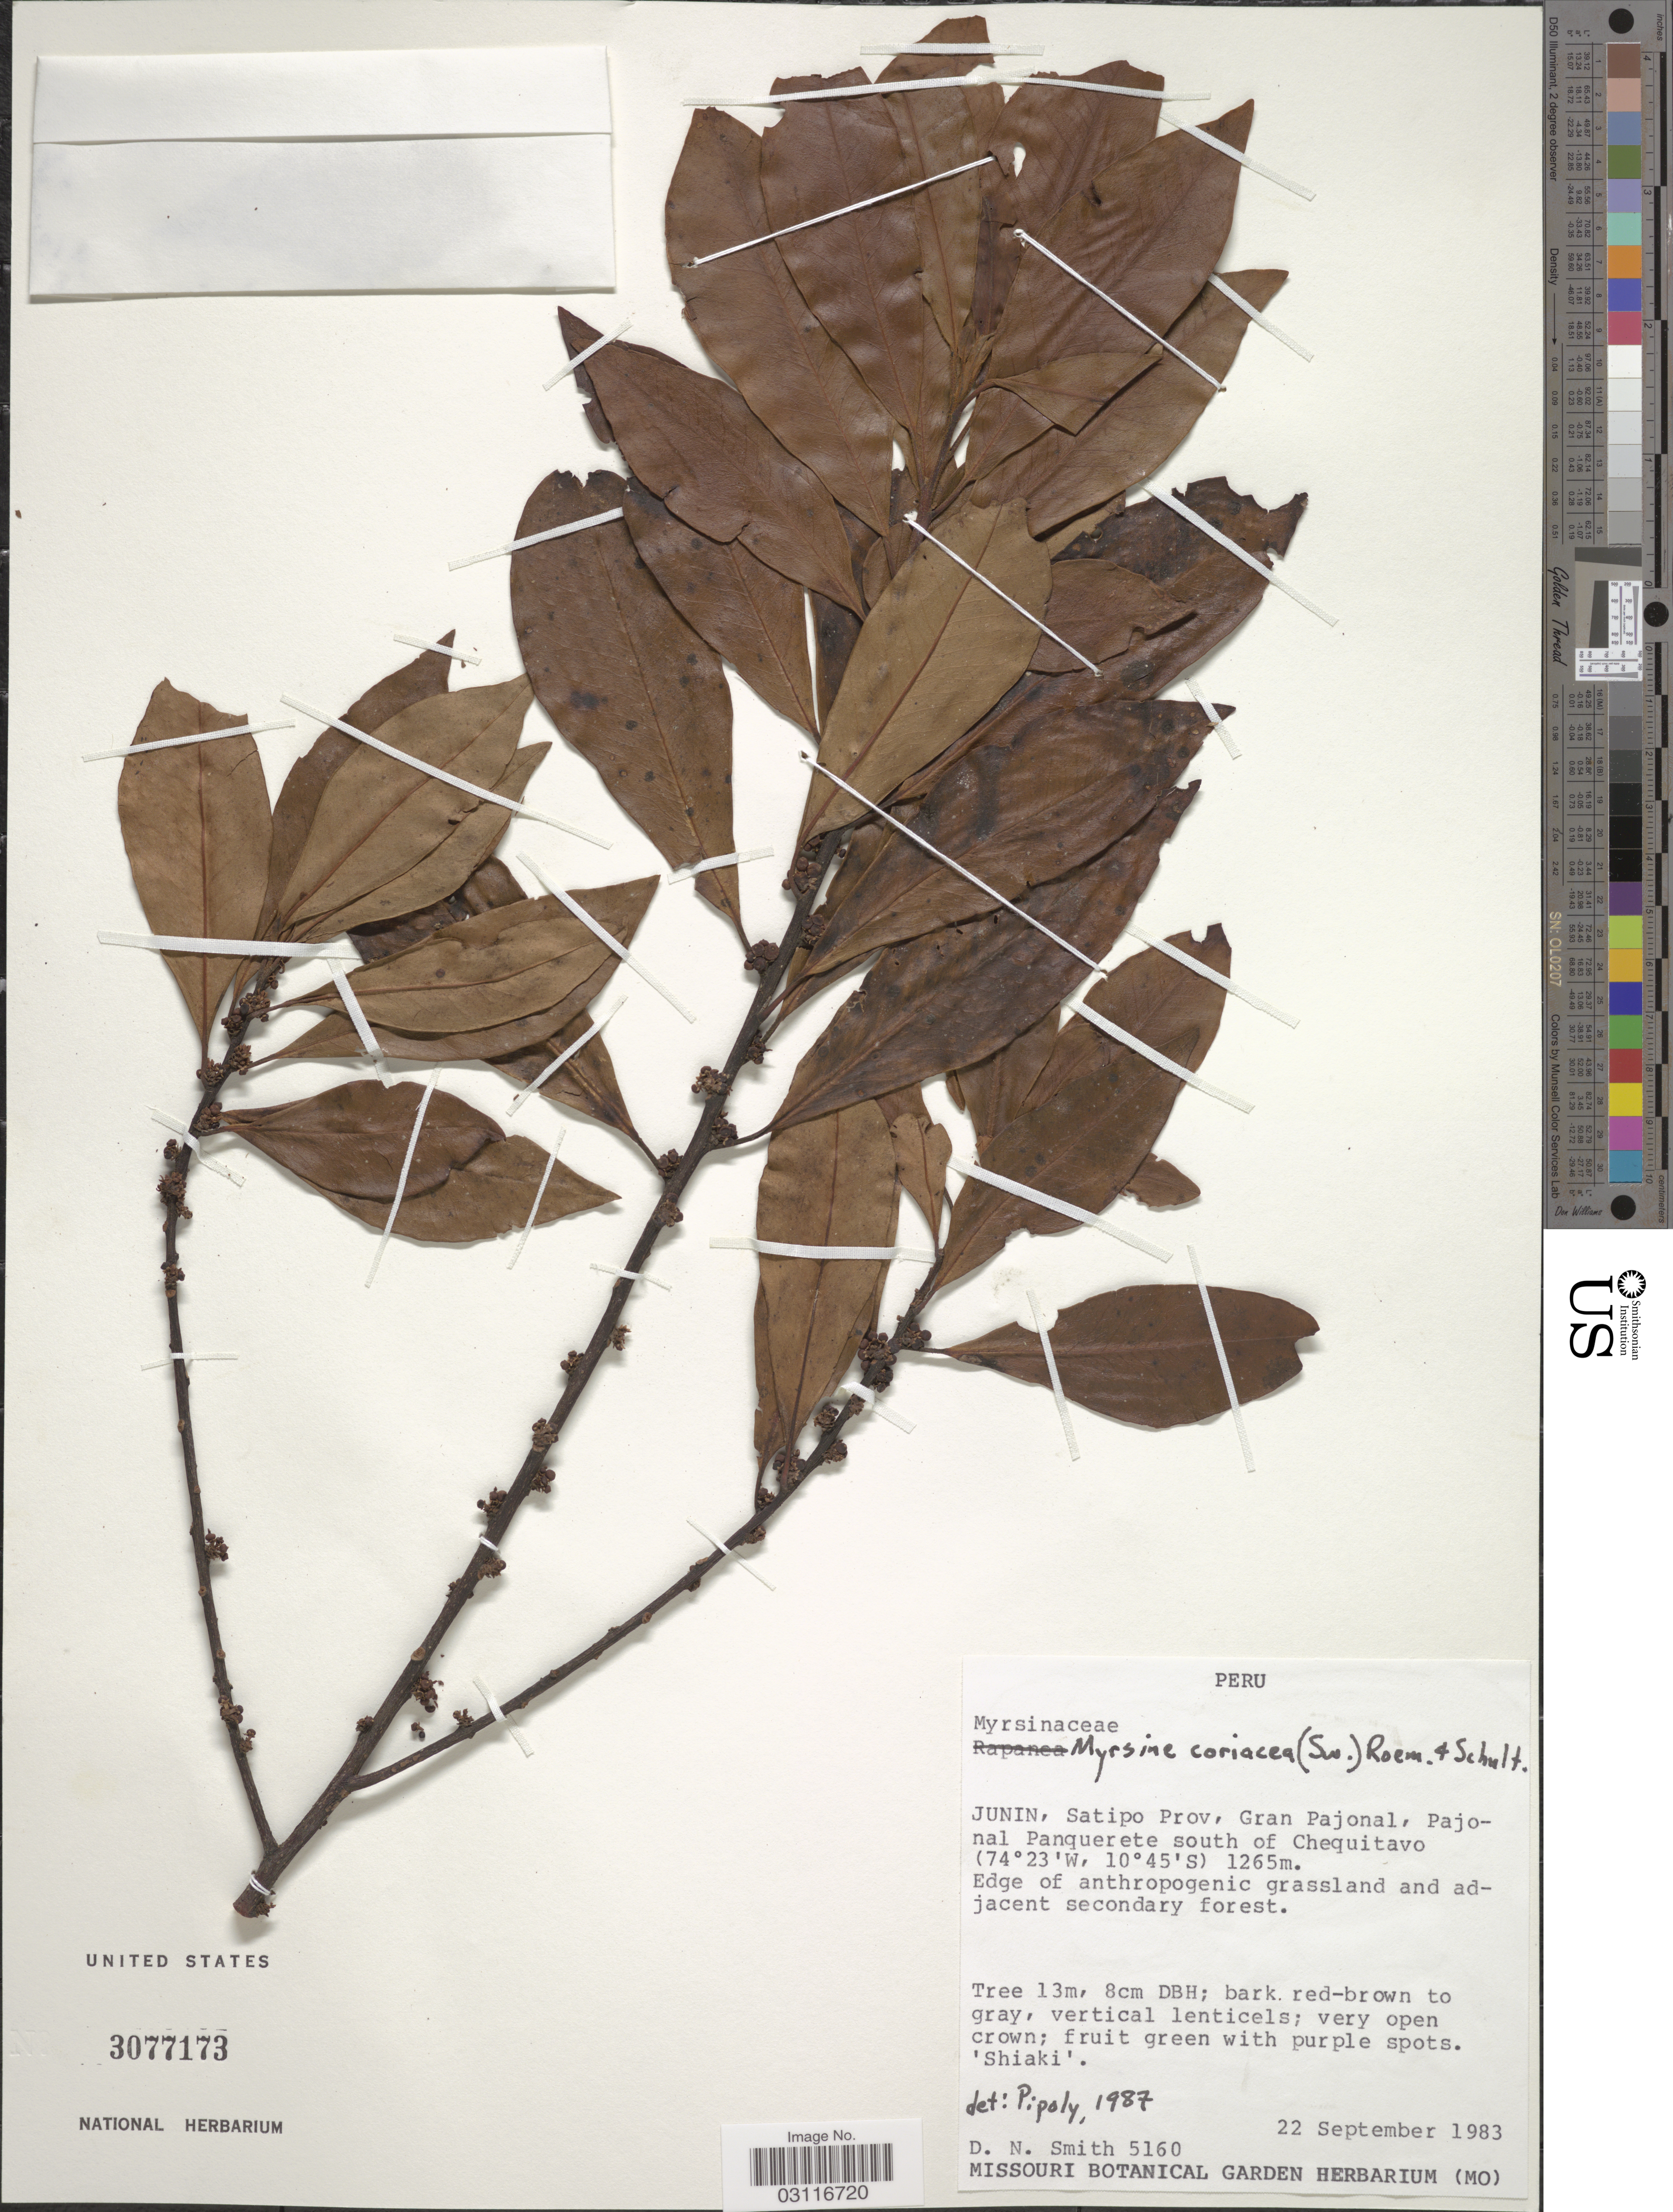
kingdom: Plantae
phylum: Tracheophyta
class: Magnoliopsida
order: Ericales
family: Primulaceae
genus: Myrsine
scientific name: Myrsine coriacea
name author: (Sw.) R. Br. ex Roem. & Schult.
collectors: D. Smith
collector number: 5160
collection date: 1983-09-22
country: Peru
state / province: Junín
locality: Satipo Prov, Gran Pajonal, Pajonal Panquerete south of Chequitavo.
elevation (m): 1265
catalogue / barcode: US 3077173